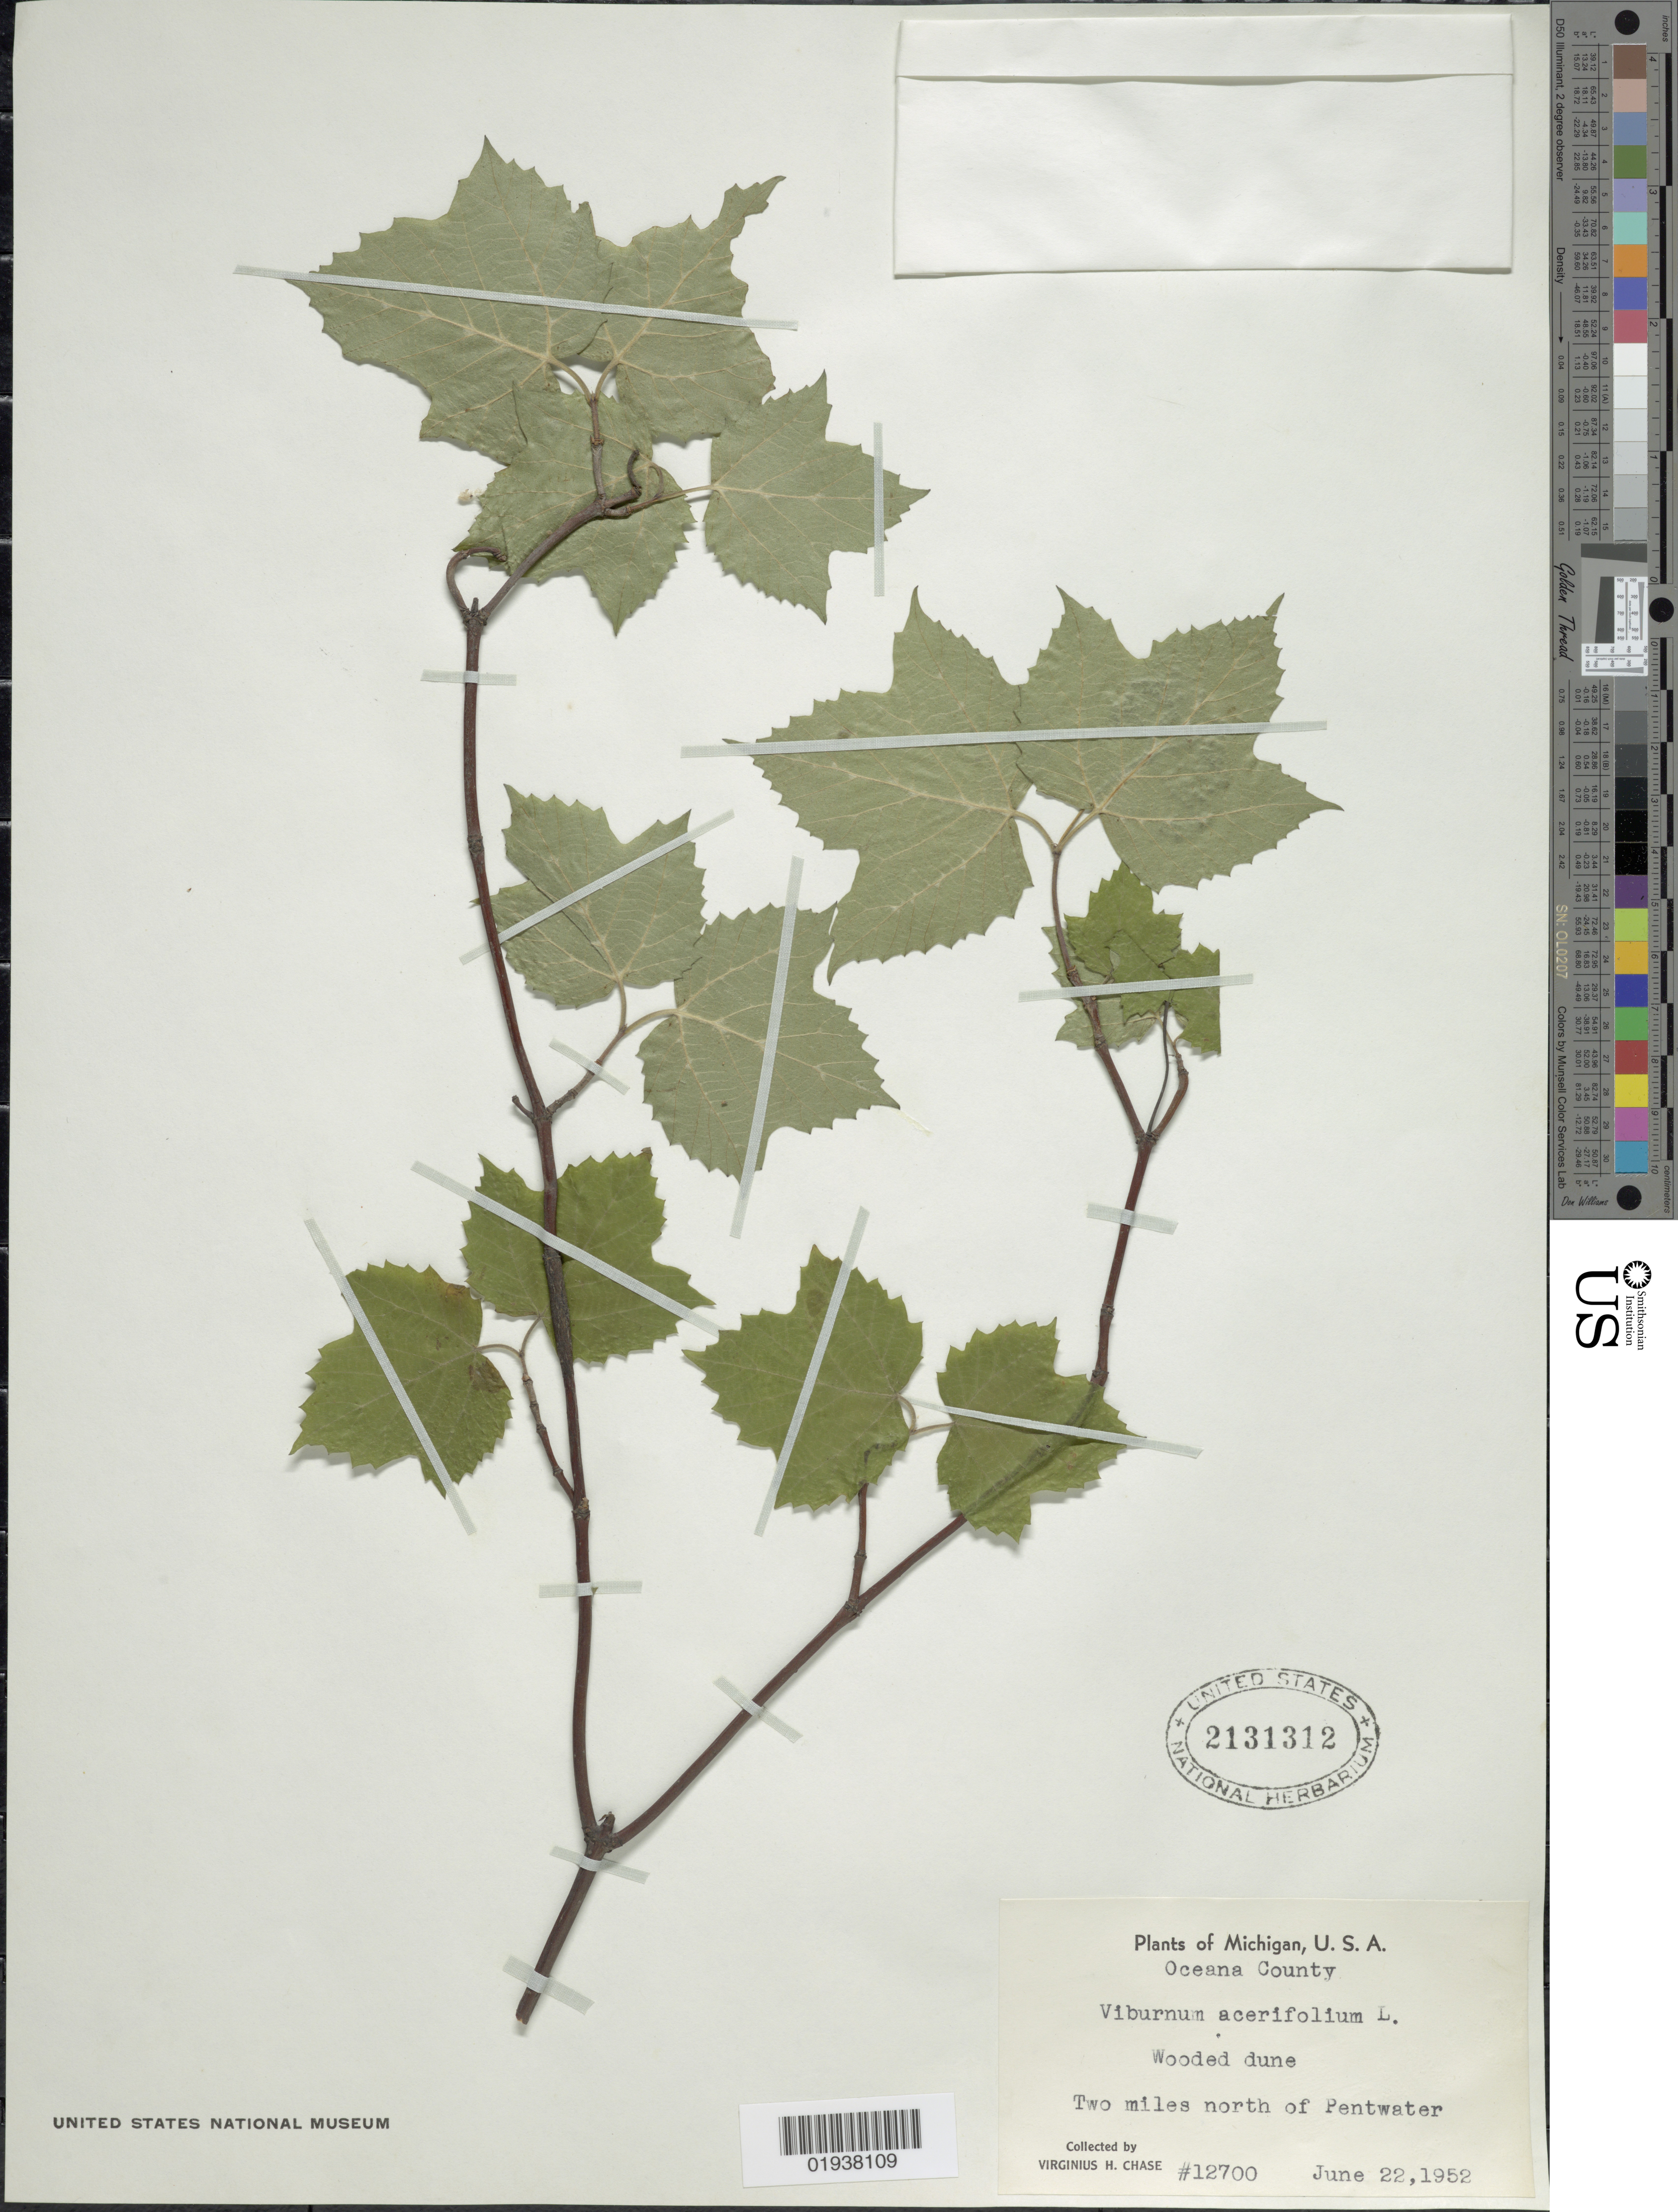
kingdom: Plantae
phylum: Tracheophyta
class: Magnoliopsida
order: Dipsacales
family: Viburnaceae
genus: Viburnum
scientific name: Viburnum acerifolium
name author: L.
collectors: V. H. Chase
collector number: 12700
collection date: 1952-06-22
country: United States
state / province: Michigan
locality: Oceana County. Two miles north of Pentwater.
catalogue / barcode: US 2131312